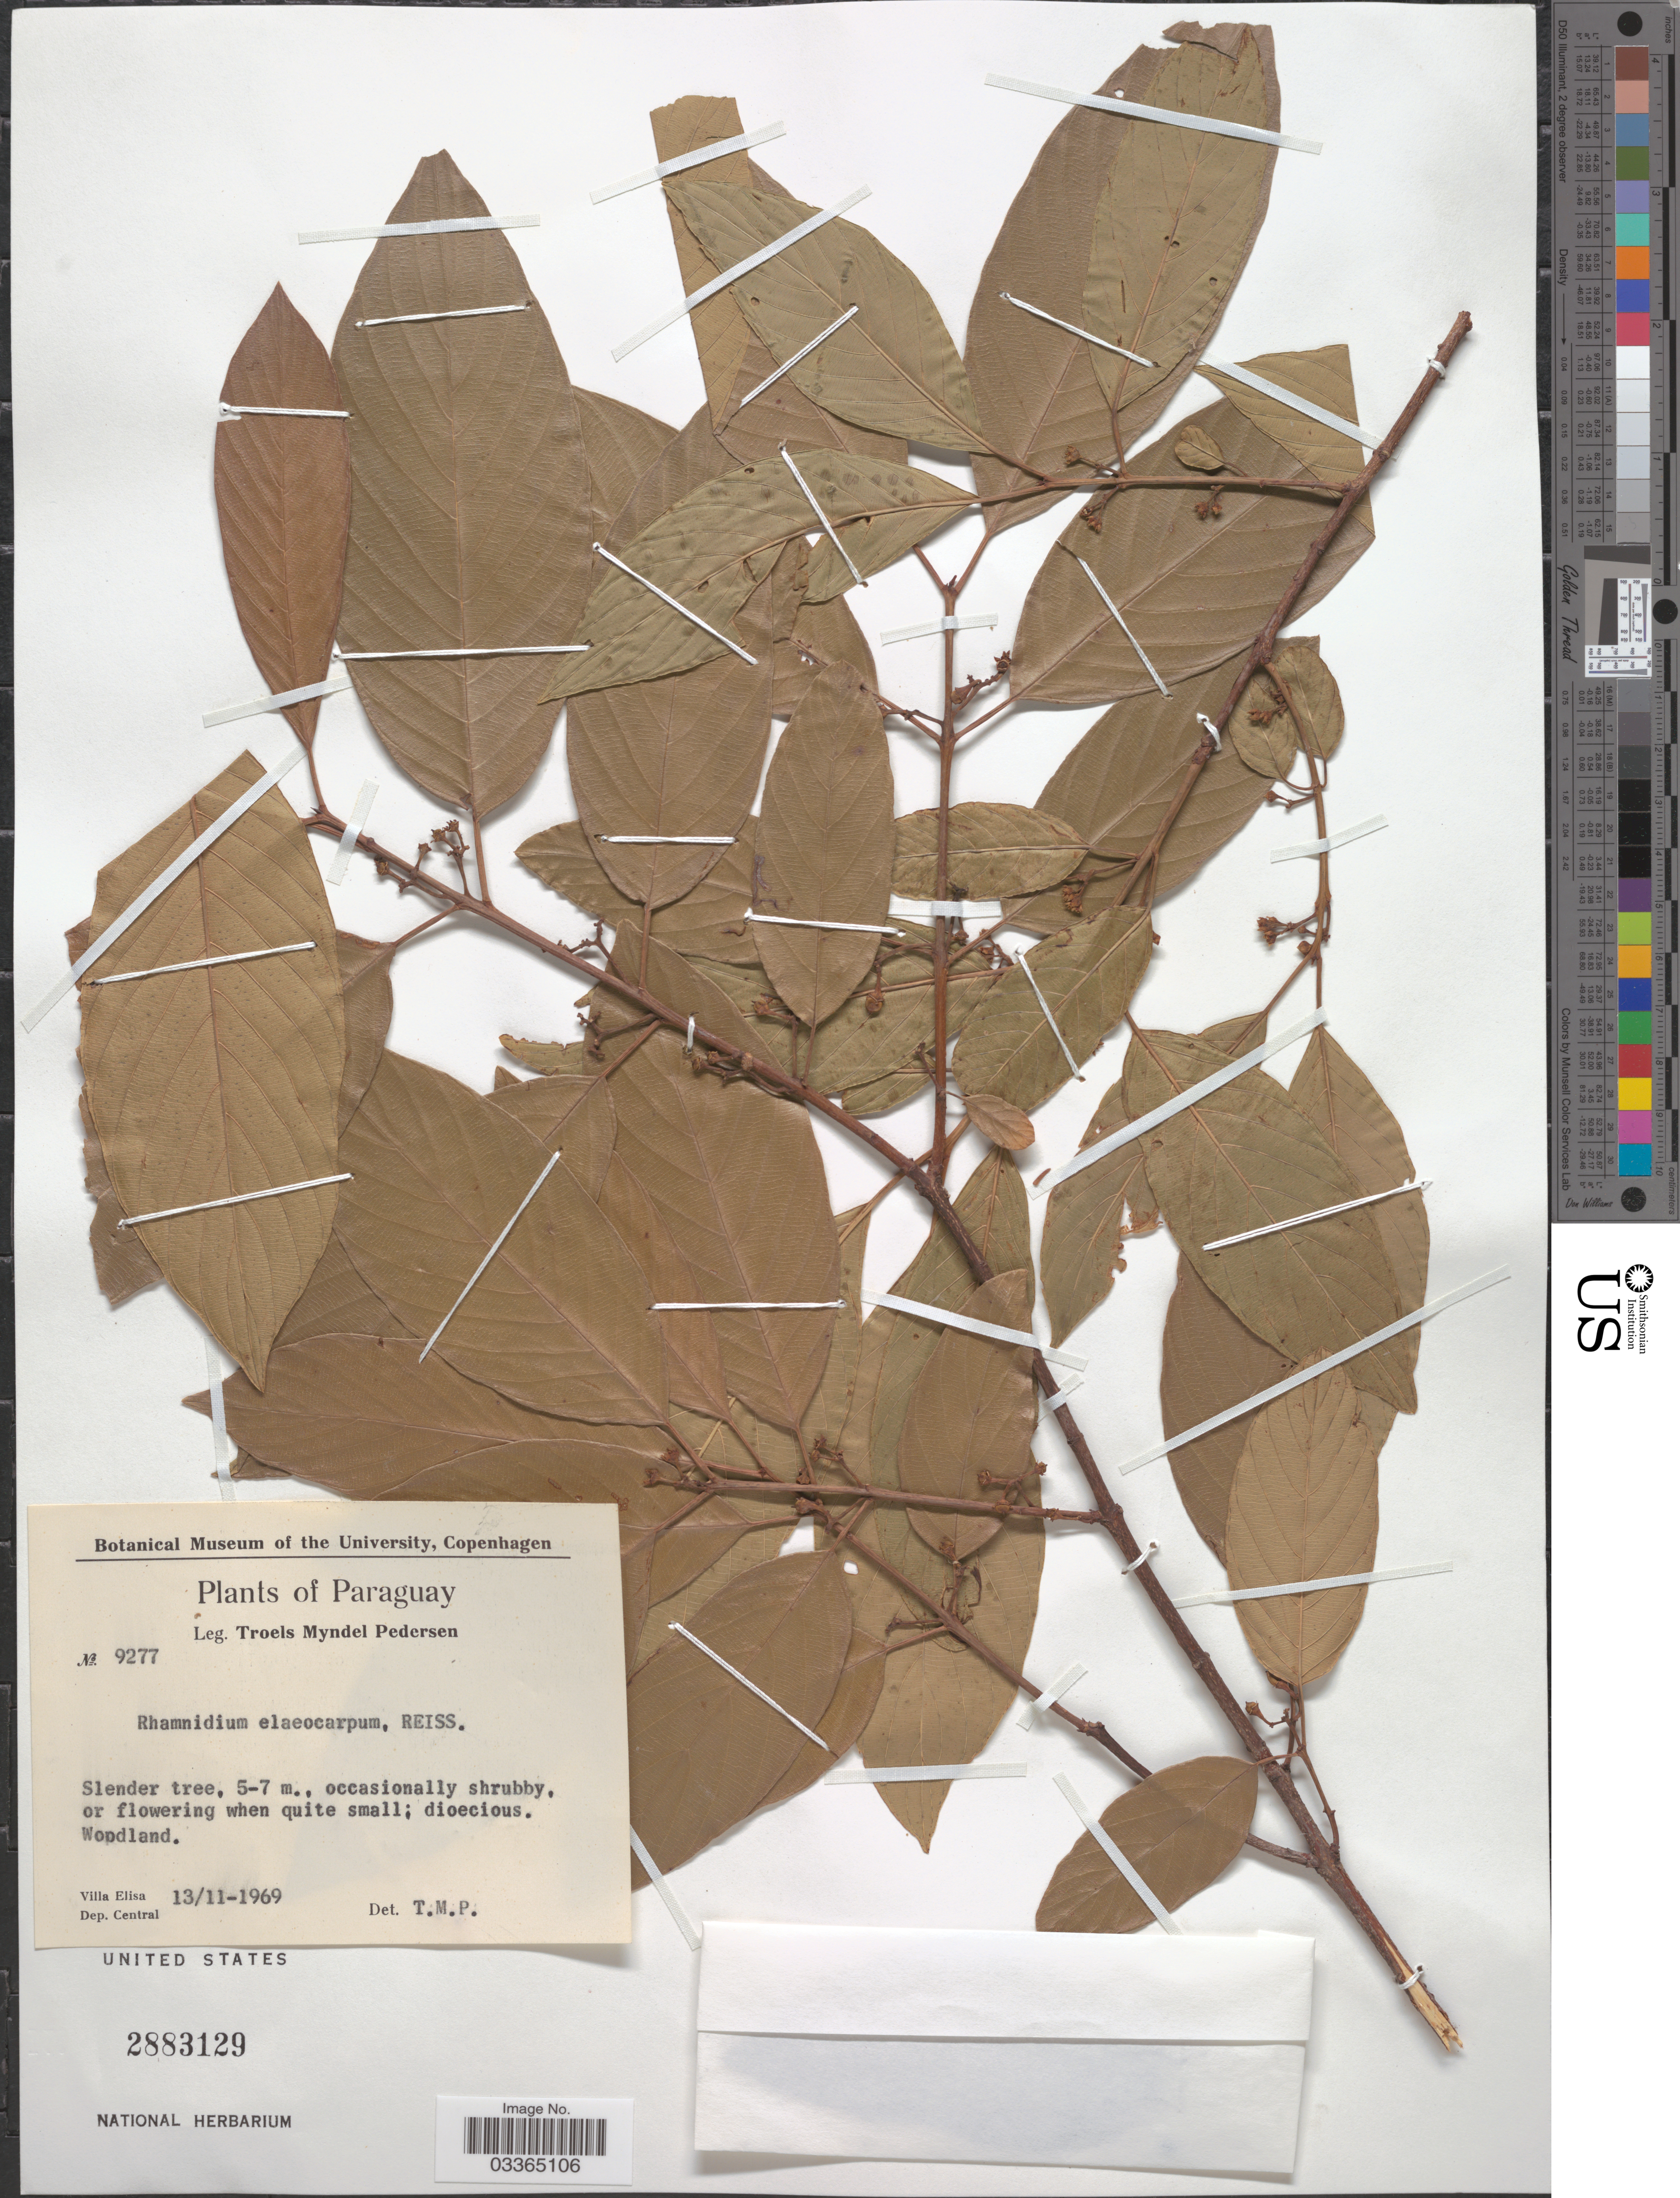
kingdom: Plantae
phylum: Tracheophyta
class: Magnoliopsida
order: Rosales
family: Rhamnaceae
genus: Rhamnidium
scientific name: Rhamnidium elaeocarpum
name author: Reissek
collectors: T. Pederson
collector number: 9277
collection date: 1969-11-13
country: Paraguay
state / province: Central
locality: Villa Elisa, Dep. Central.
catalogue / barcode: US 2883129